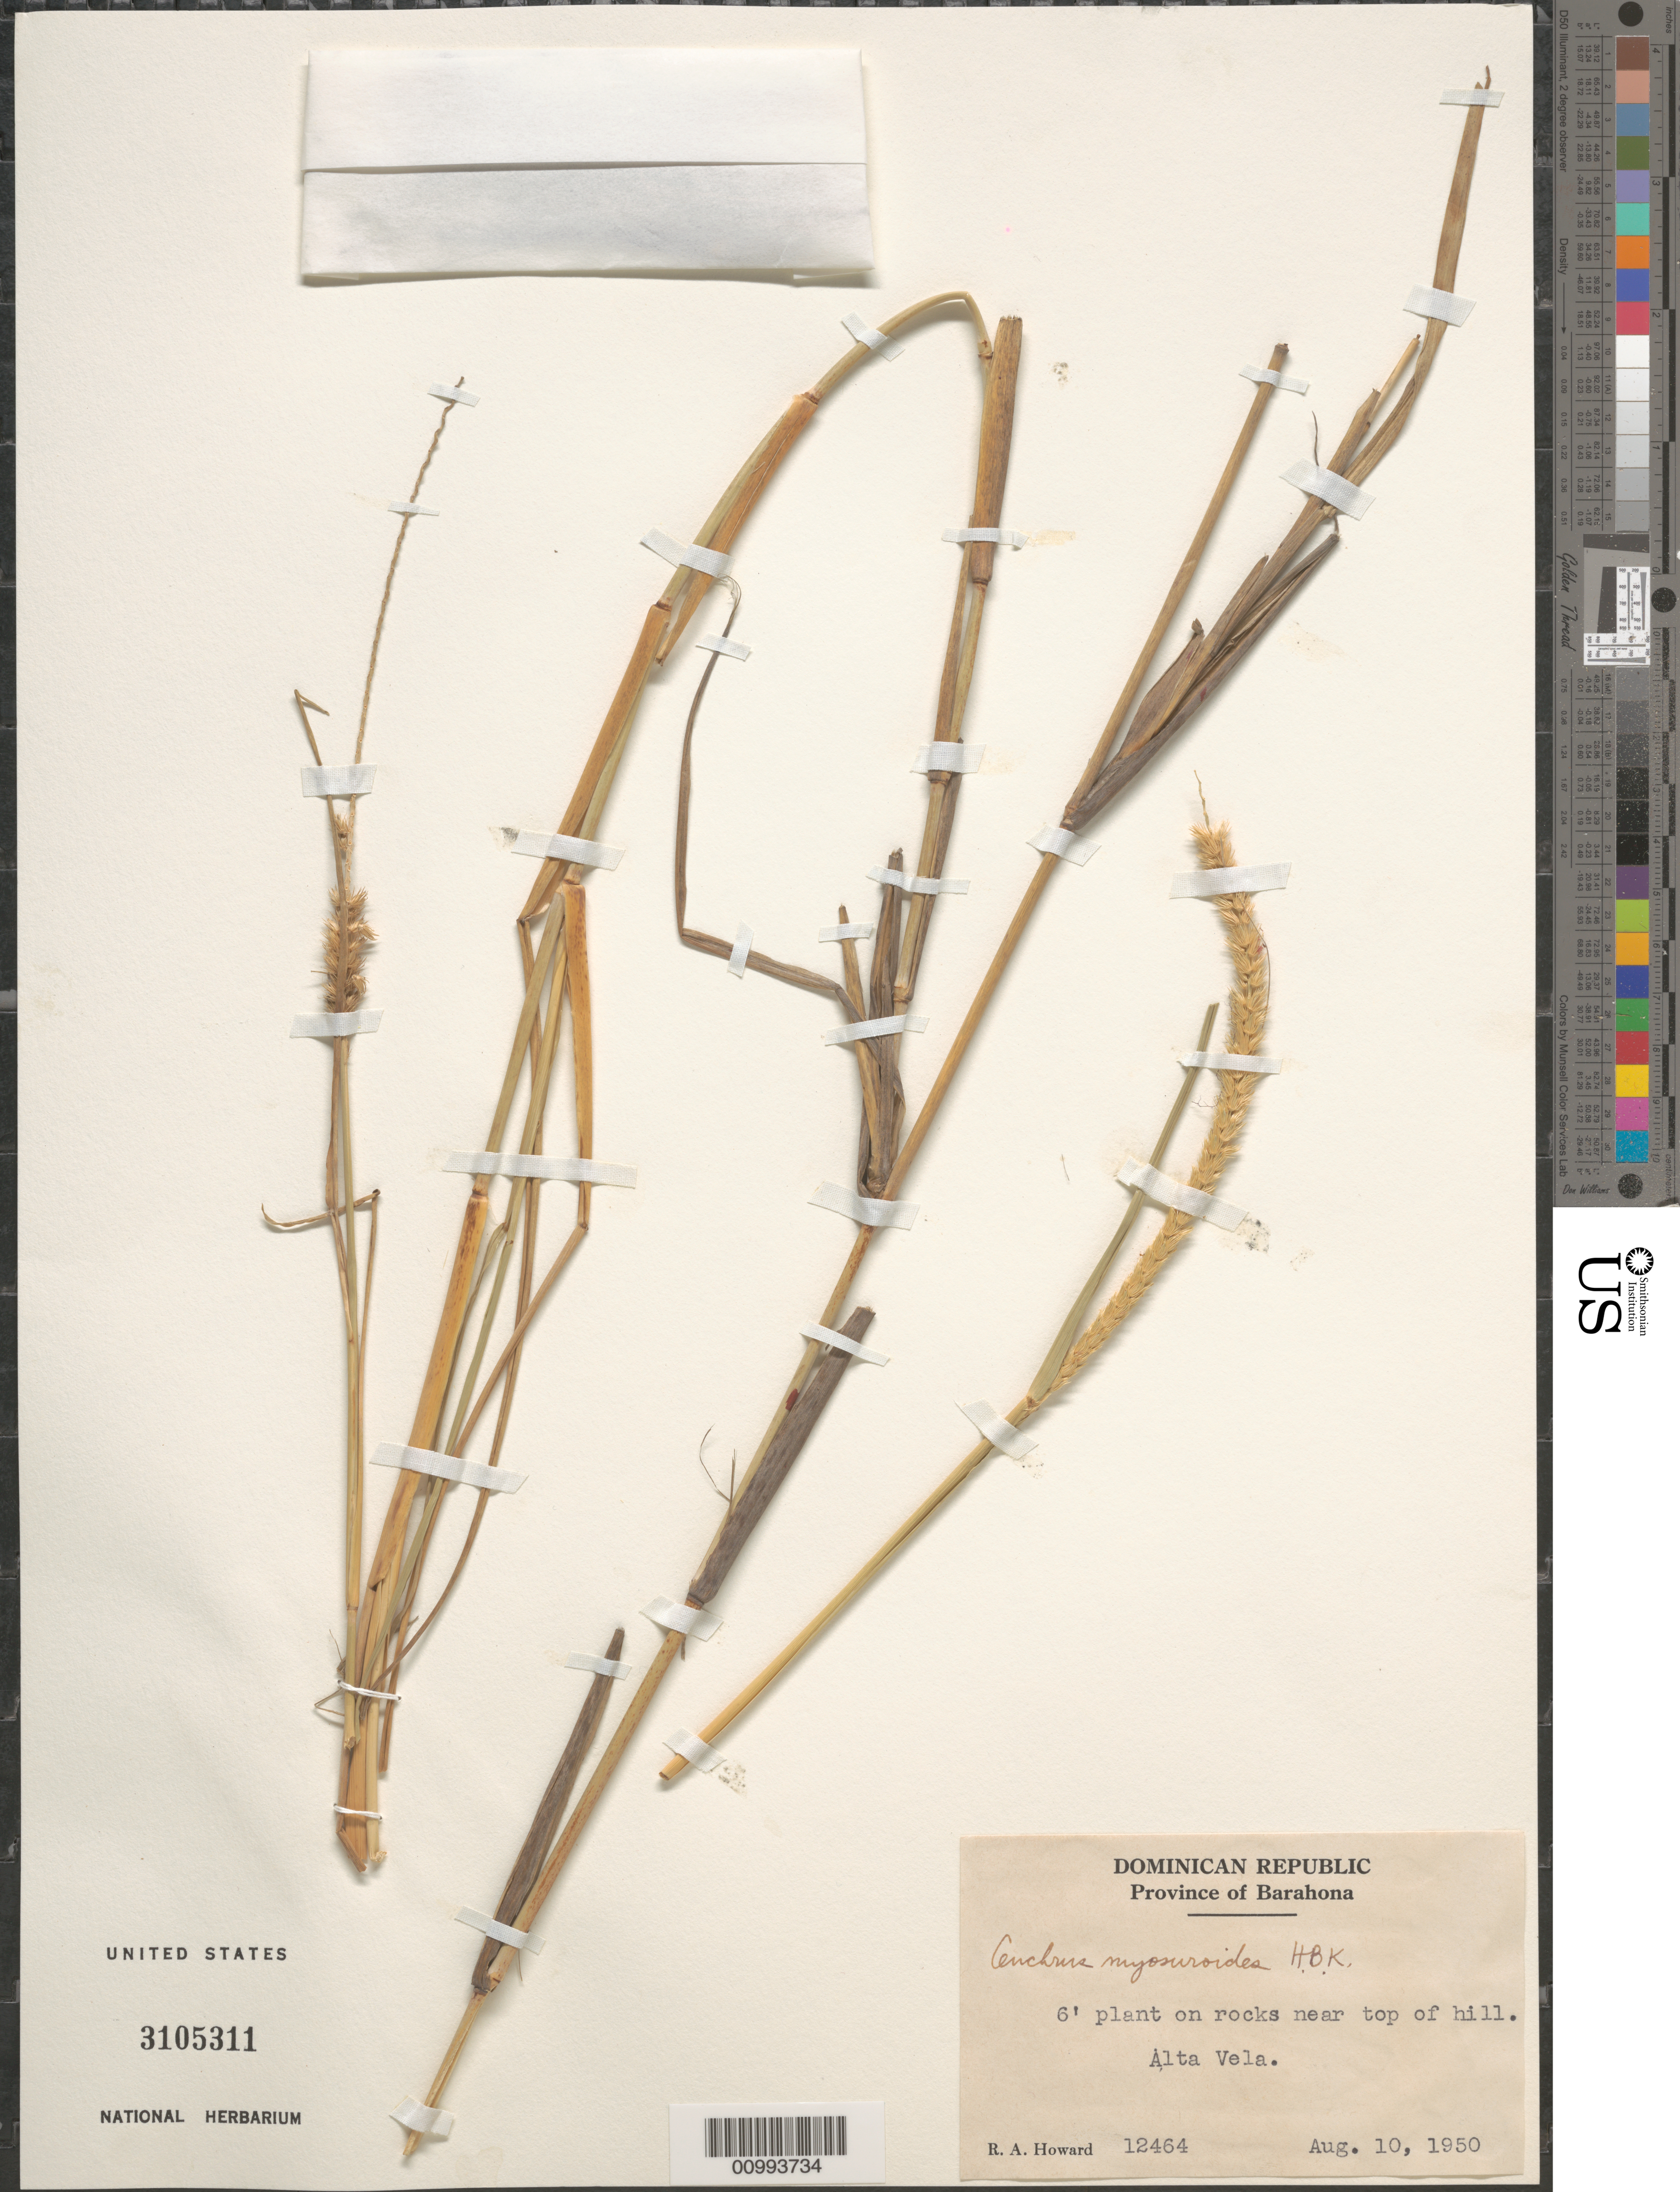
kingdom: Plantae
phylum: Tracheophyta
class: Liliopsida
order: Poales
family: Poaceae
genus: Cenchrus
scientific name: Cenchrus incertus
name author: M.A. Curtis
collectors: R. A. Howard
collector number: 12464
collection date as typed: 10 Aug 1950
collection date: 1950-08-10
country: Dominican Republic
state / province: Barahona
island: Hispaniola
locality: Alta Vela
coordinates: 0 N, 0 E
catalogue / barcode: US 3105311